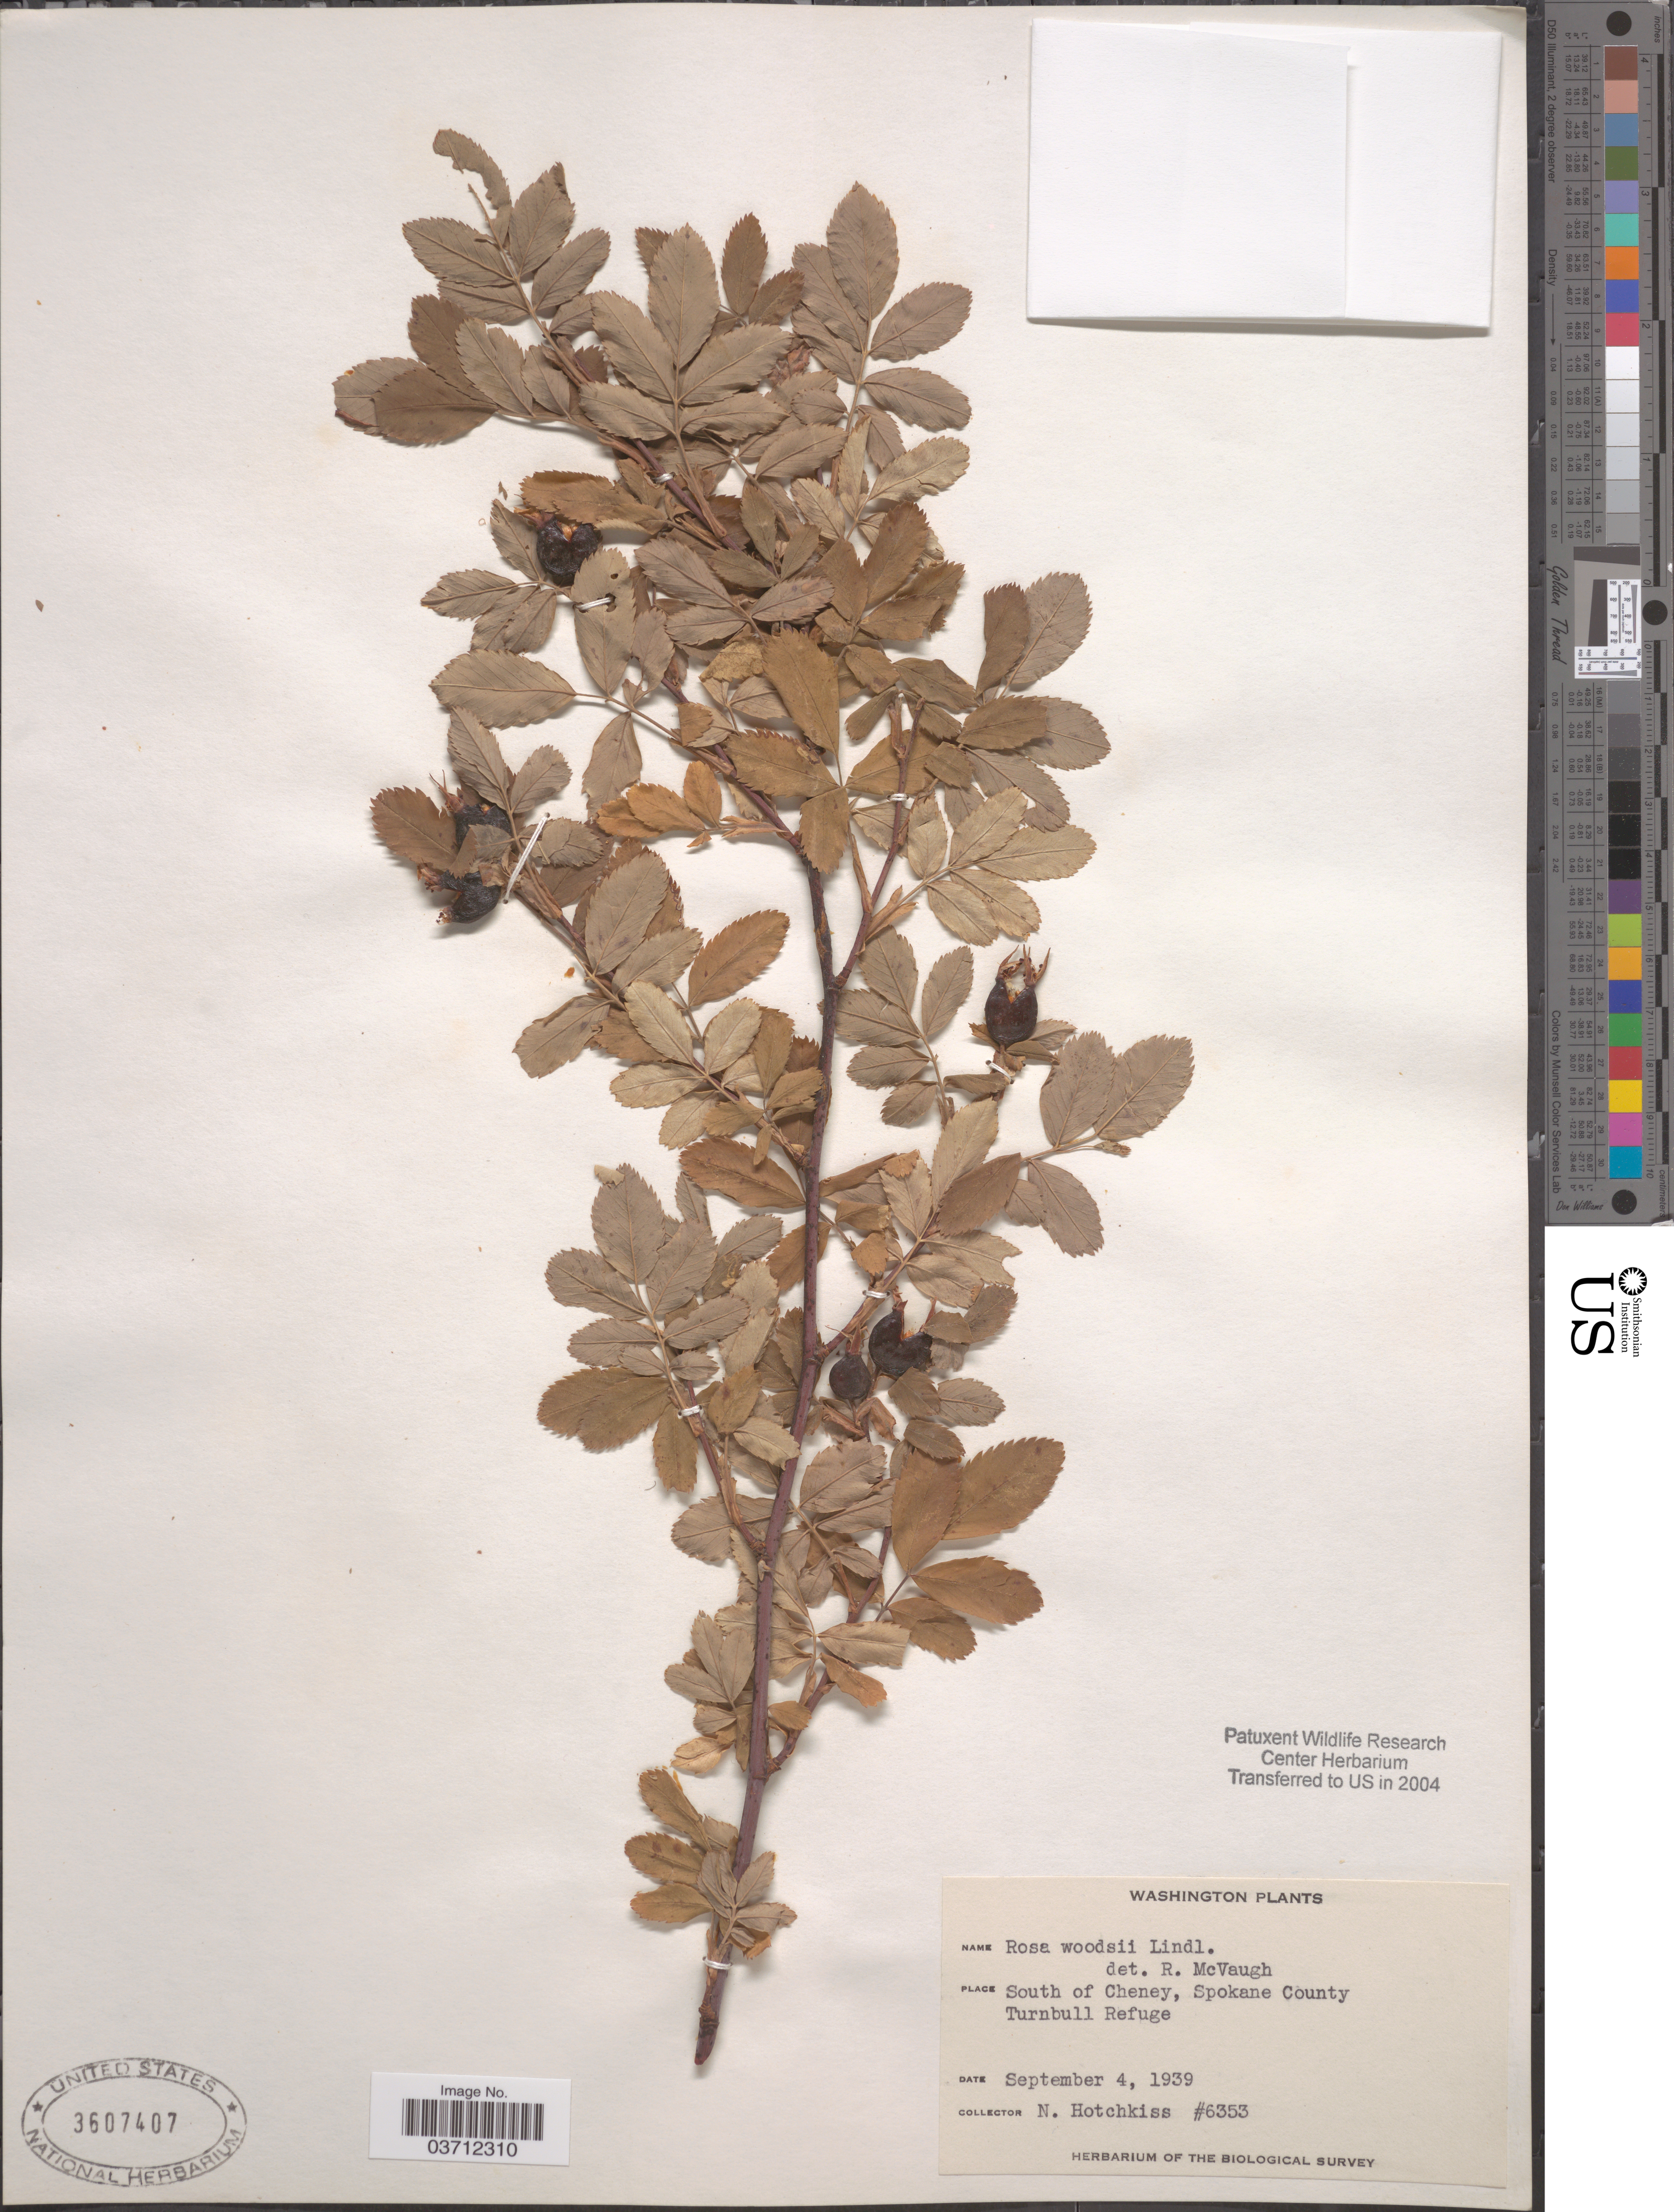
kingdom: Plantae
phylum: Tracheophyta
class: Magnoliopsida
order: Rosales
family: Rosaceae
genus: Rosa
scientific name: Rosa woodsii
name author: Lindl.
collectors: N. Hotchkiss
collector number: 6353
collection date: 1939-09-04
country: United States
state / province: Washington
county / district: Spokane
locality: South of Cheney, Spokane County. Turnbull Refuge.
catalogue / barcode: US 3607407